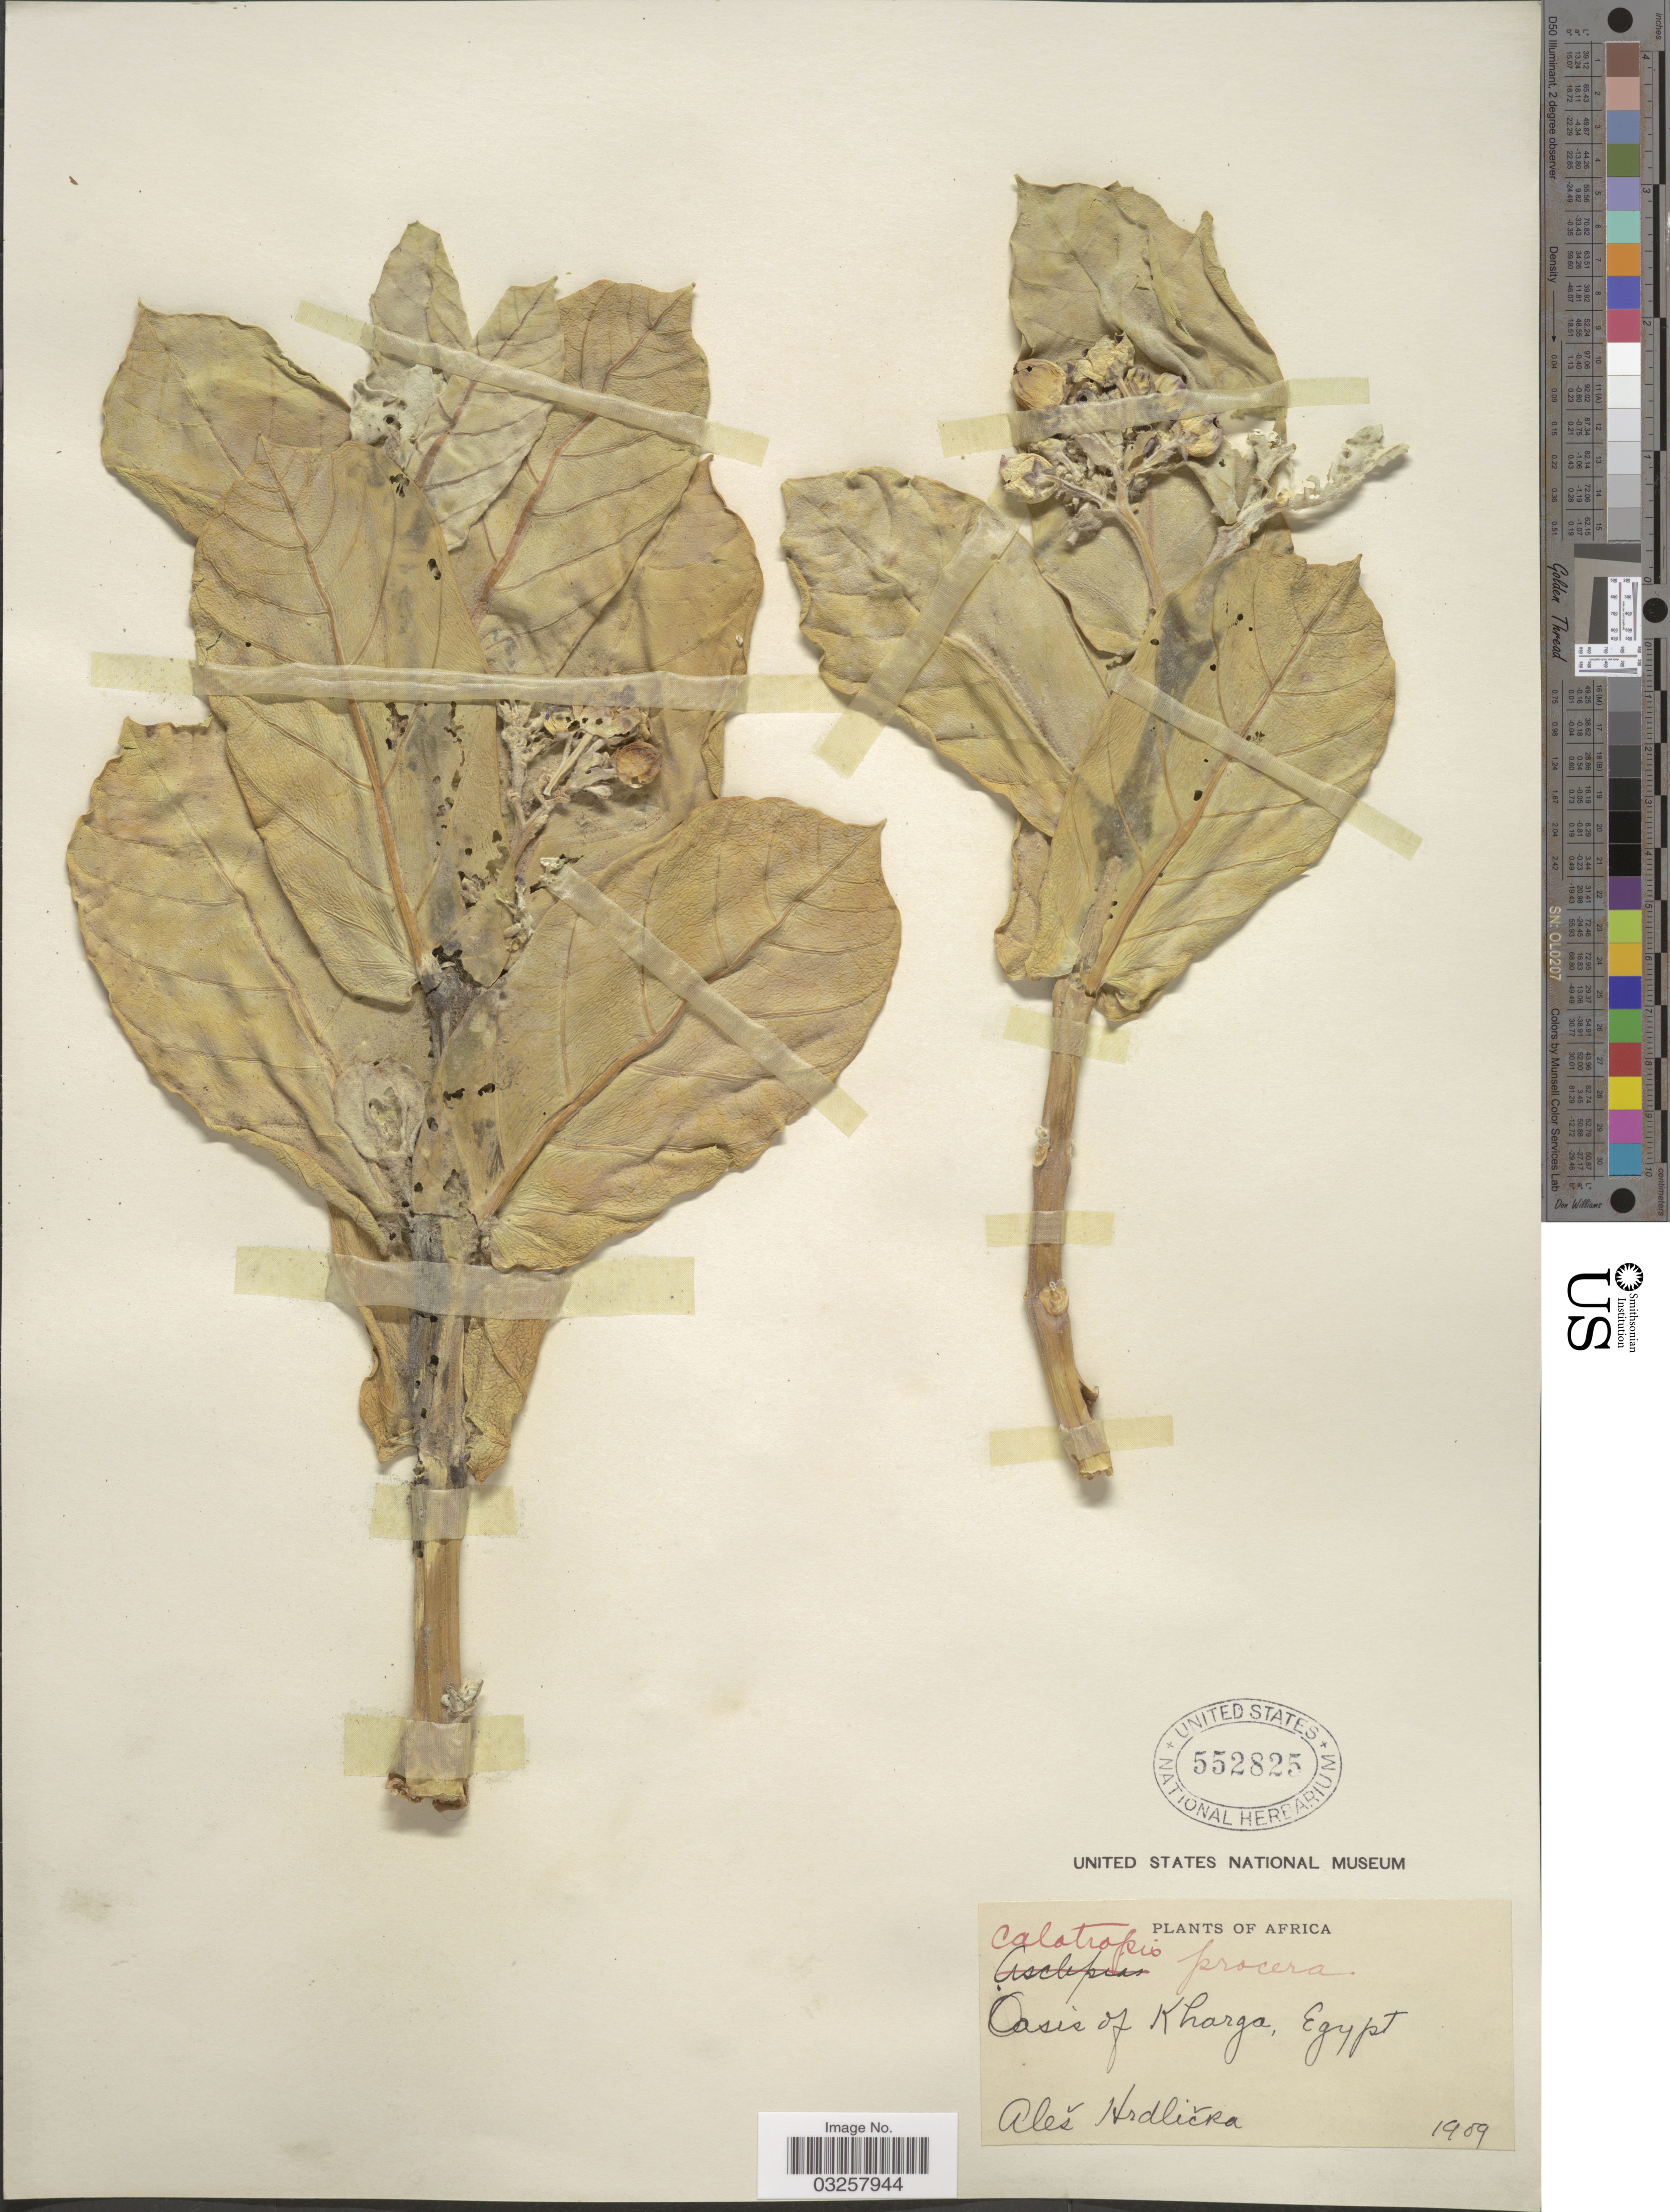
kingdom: Plantae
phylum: Tracheophyta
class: Magnoliopsida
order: Gentianales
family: Apocynaceae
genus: Calotropis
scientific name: Calotropis procera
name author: (Aiton) W.T. Aiton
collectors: A. Hrdlicka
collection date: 1909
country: Egypt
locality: Oasis of Kharga.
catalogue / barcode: US 552825